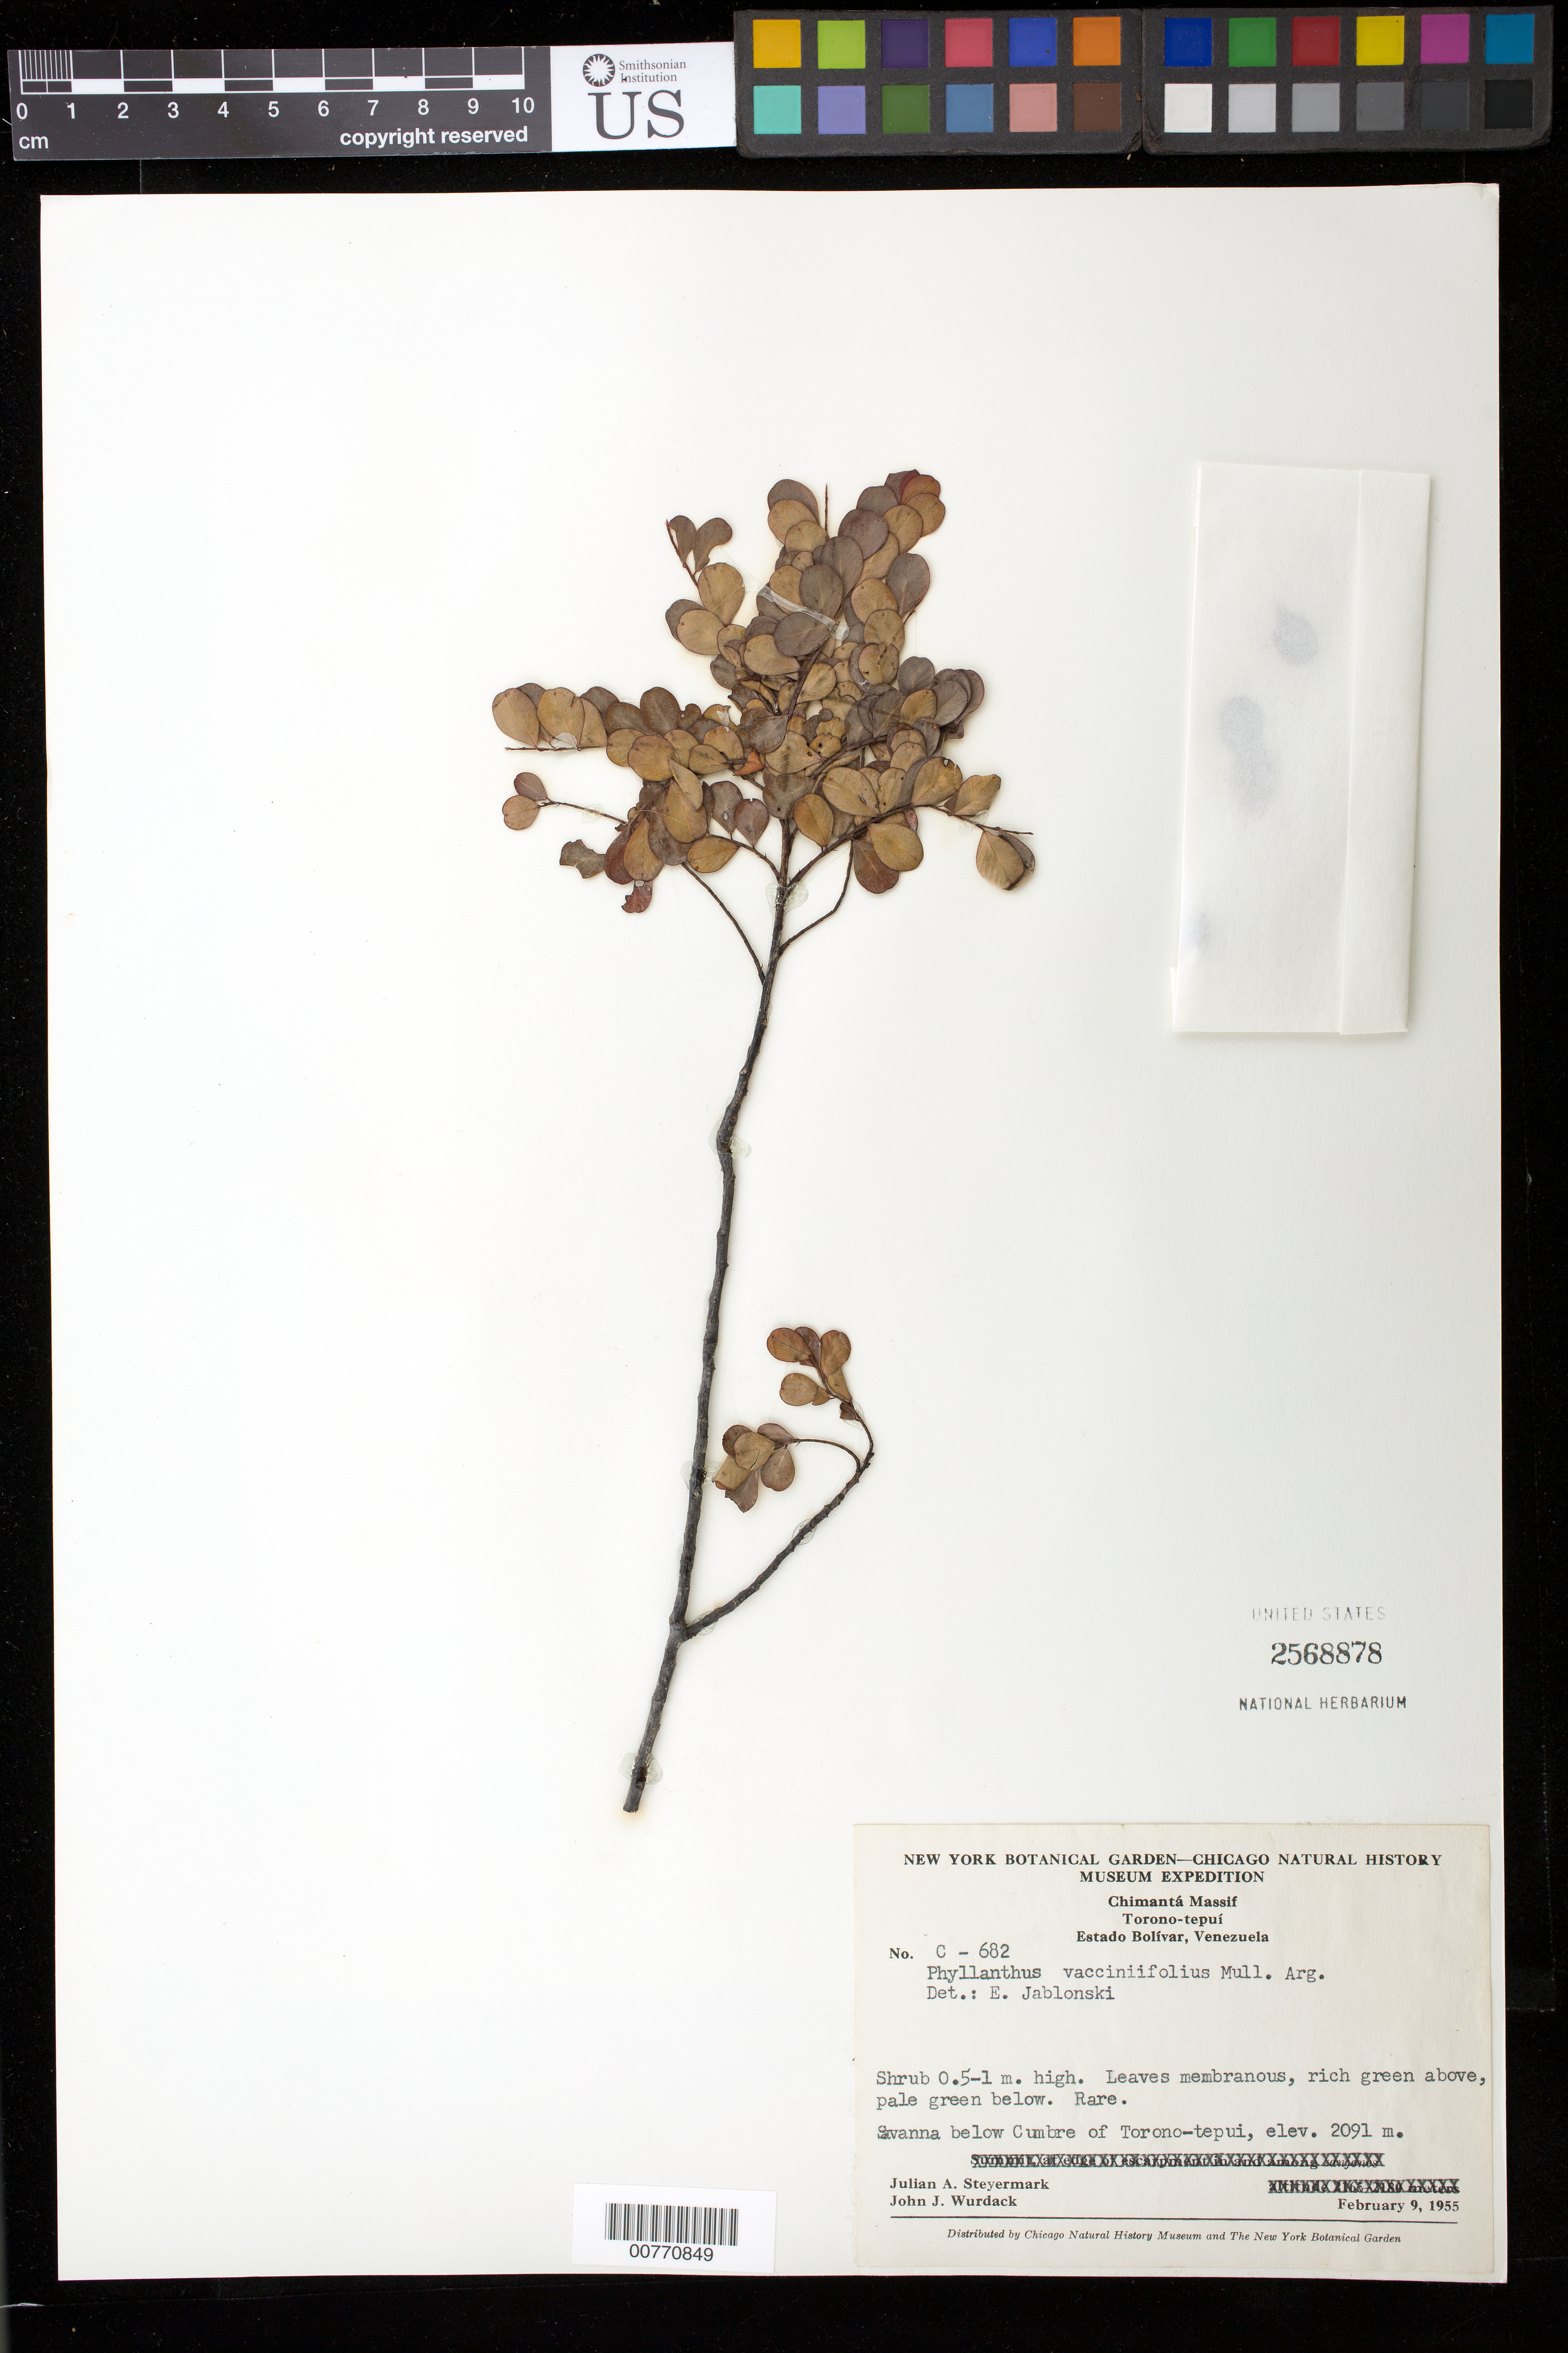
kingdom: Plantae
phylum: Tracheophyta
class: Magnoliopsida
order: Malpighiales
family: Phyllanthaceae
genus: Phyllanthus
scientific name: Phyllanthus vacciniifolius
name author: (Müll. Arg.) Müll. Arg.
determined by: Jablonski, E. F.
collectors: J. Steyermark & J. J. Wurdack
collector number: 55 682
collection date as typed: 9-Feb-55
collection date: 1955-02-09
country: Venezuela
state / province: Bolívar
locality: Chimantá Massif, Torono-tepuí, below summit, W escarpment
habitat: Savanna below cumbre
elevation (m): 2091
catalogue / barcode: US 2568878